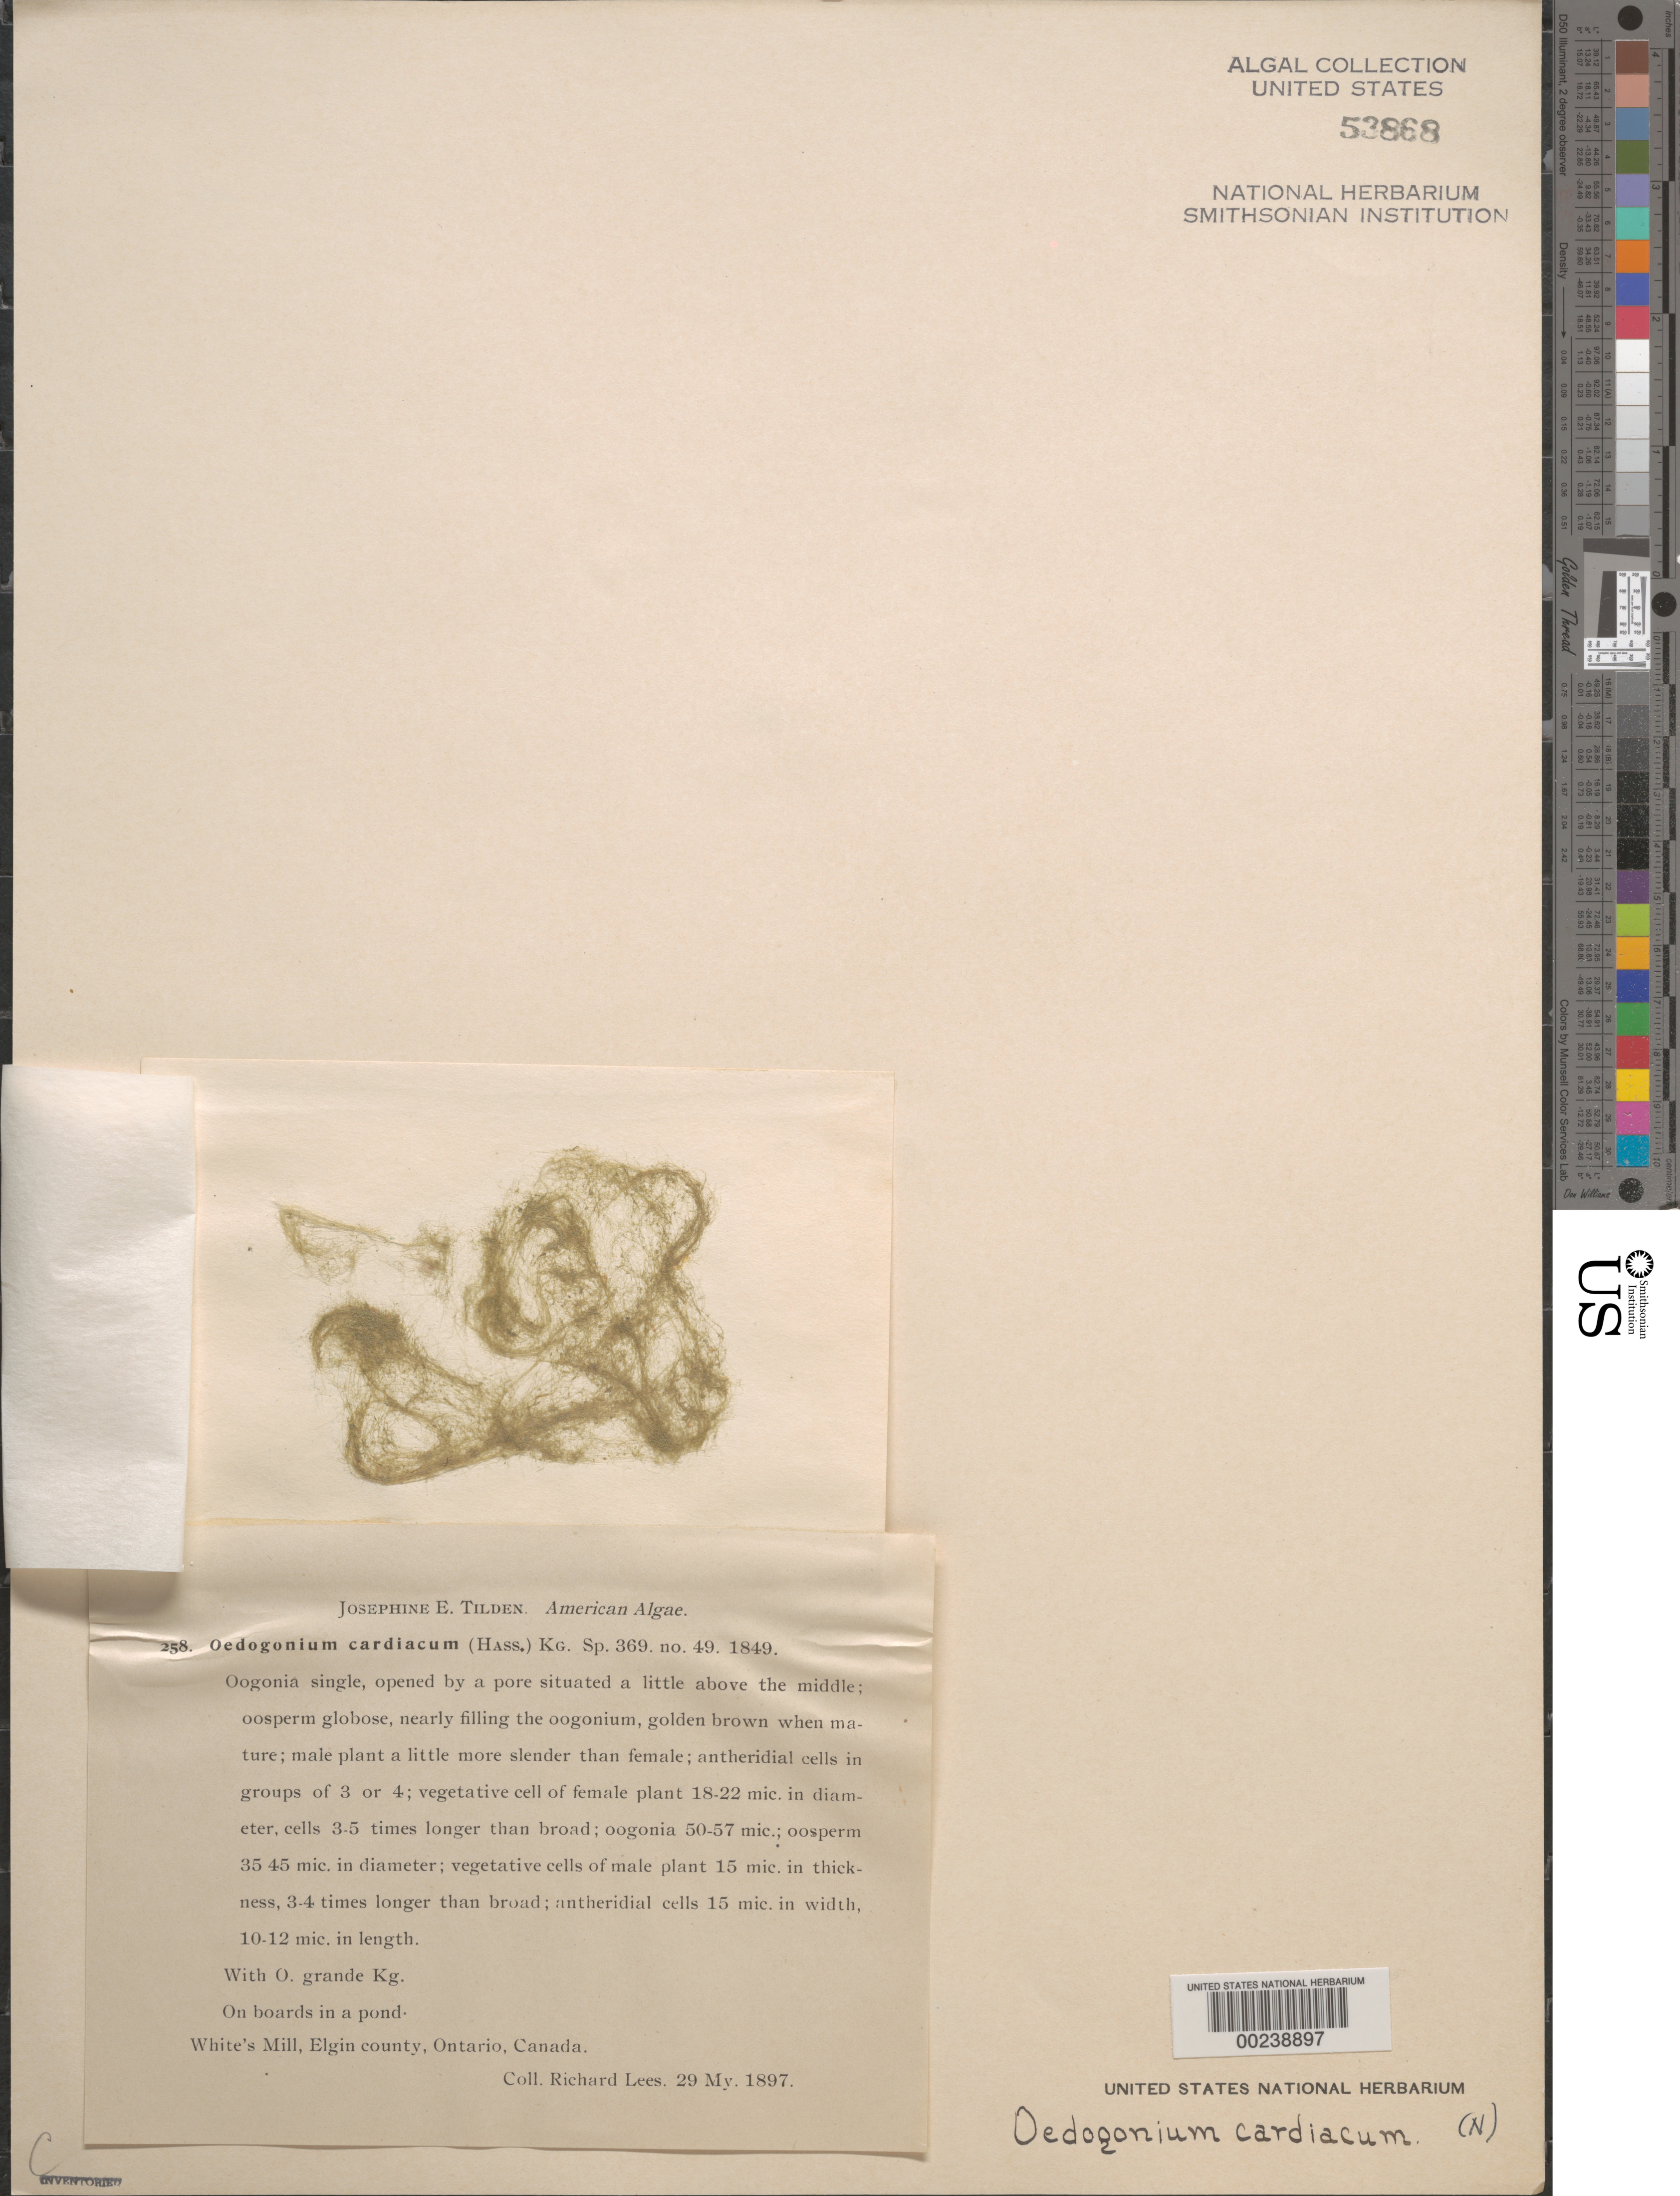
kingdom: Plantae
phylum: Chlorophyta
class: Chlorophyceae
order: Oedogoniales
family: Oedogoniaceae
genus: Oedogonium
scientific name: Oedogonium cardiacum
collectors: R. Lees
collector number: JET 258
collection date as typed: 29 May 1897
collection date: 1897-05-29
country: Canada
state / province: Ontario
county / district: Elgin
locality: White's Mill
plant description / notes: Tilden, American Algae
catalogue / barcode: US 53868